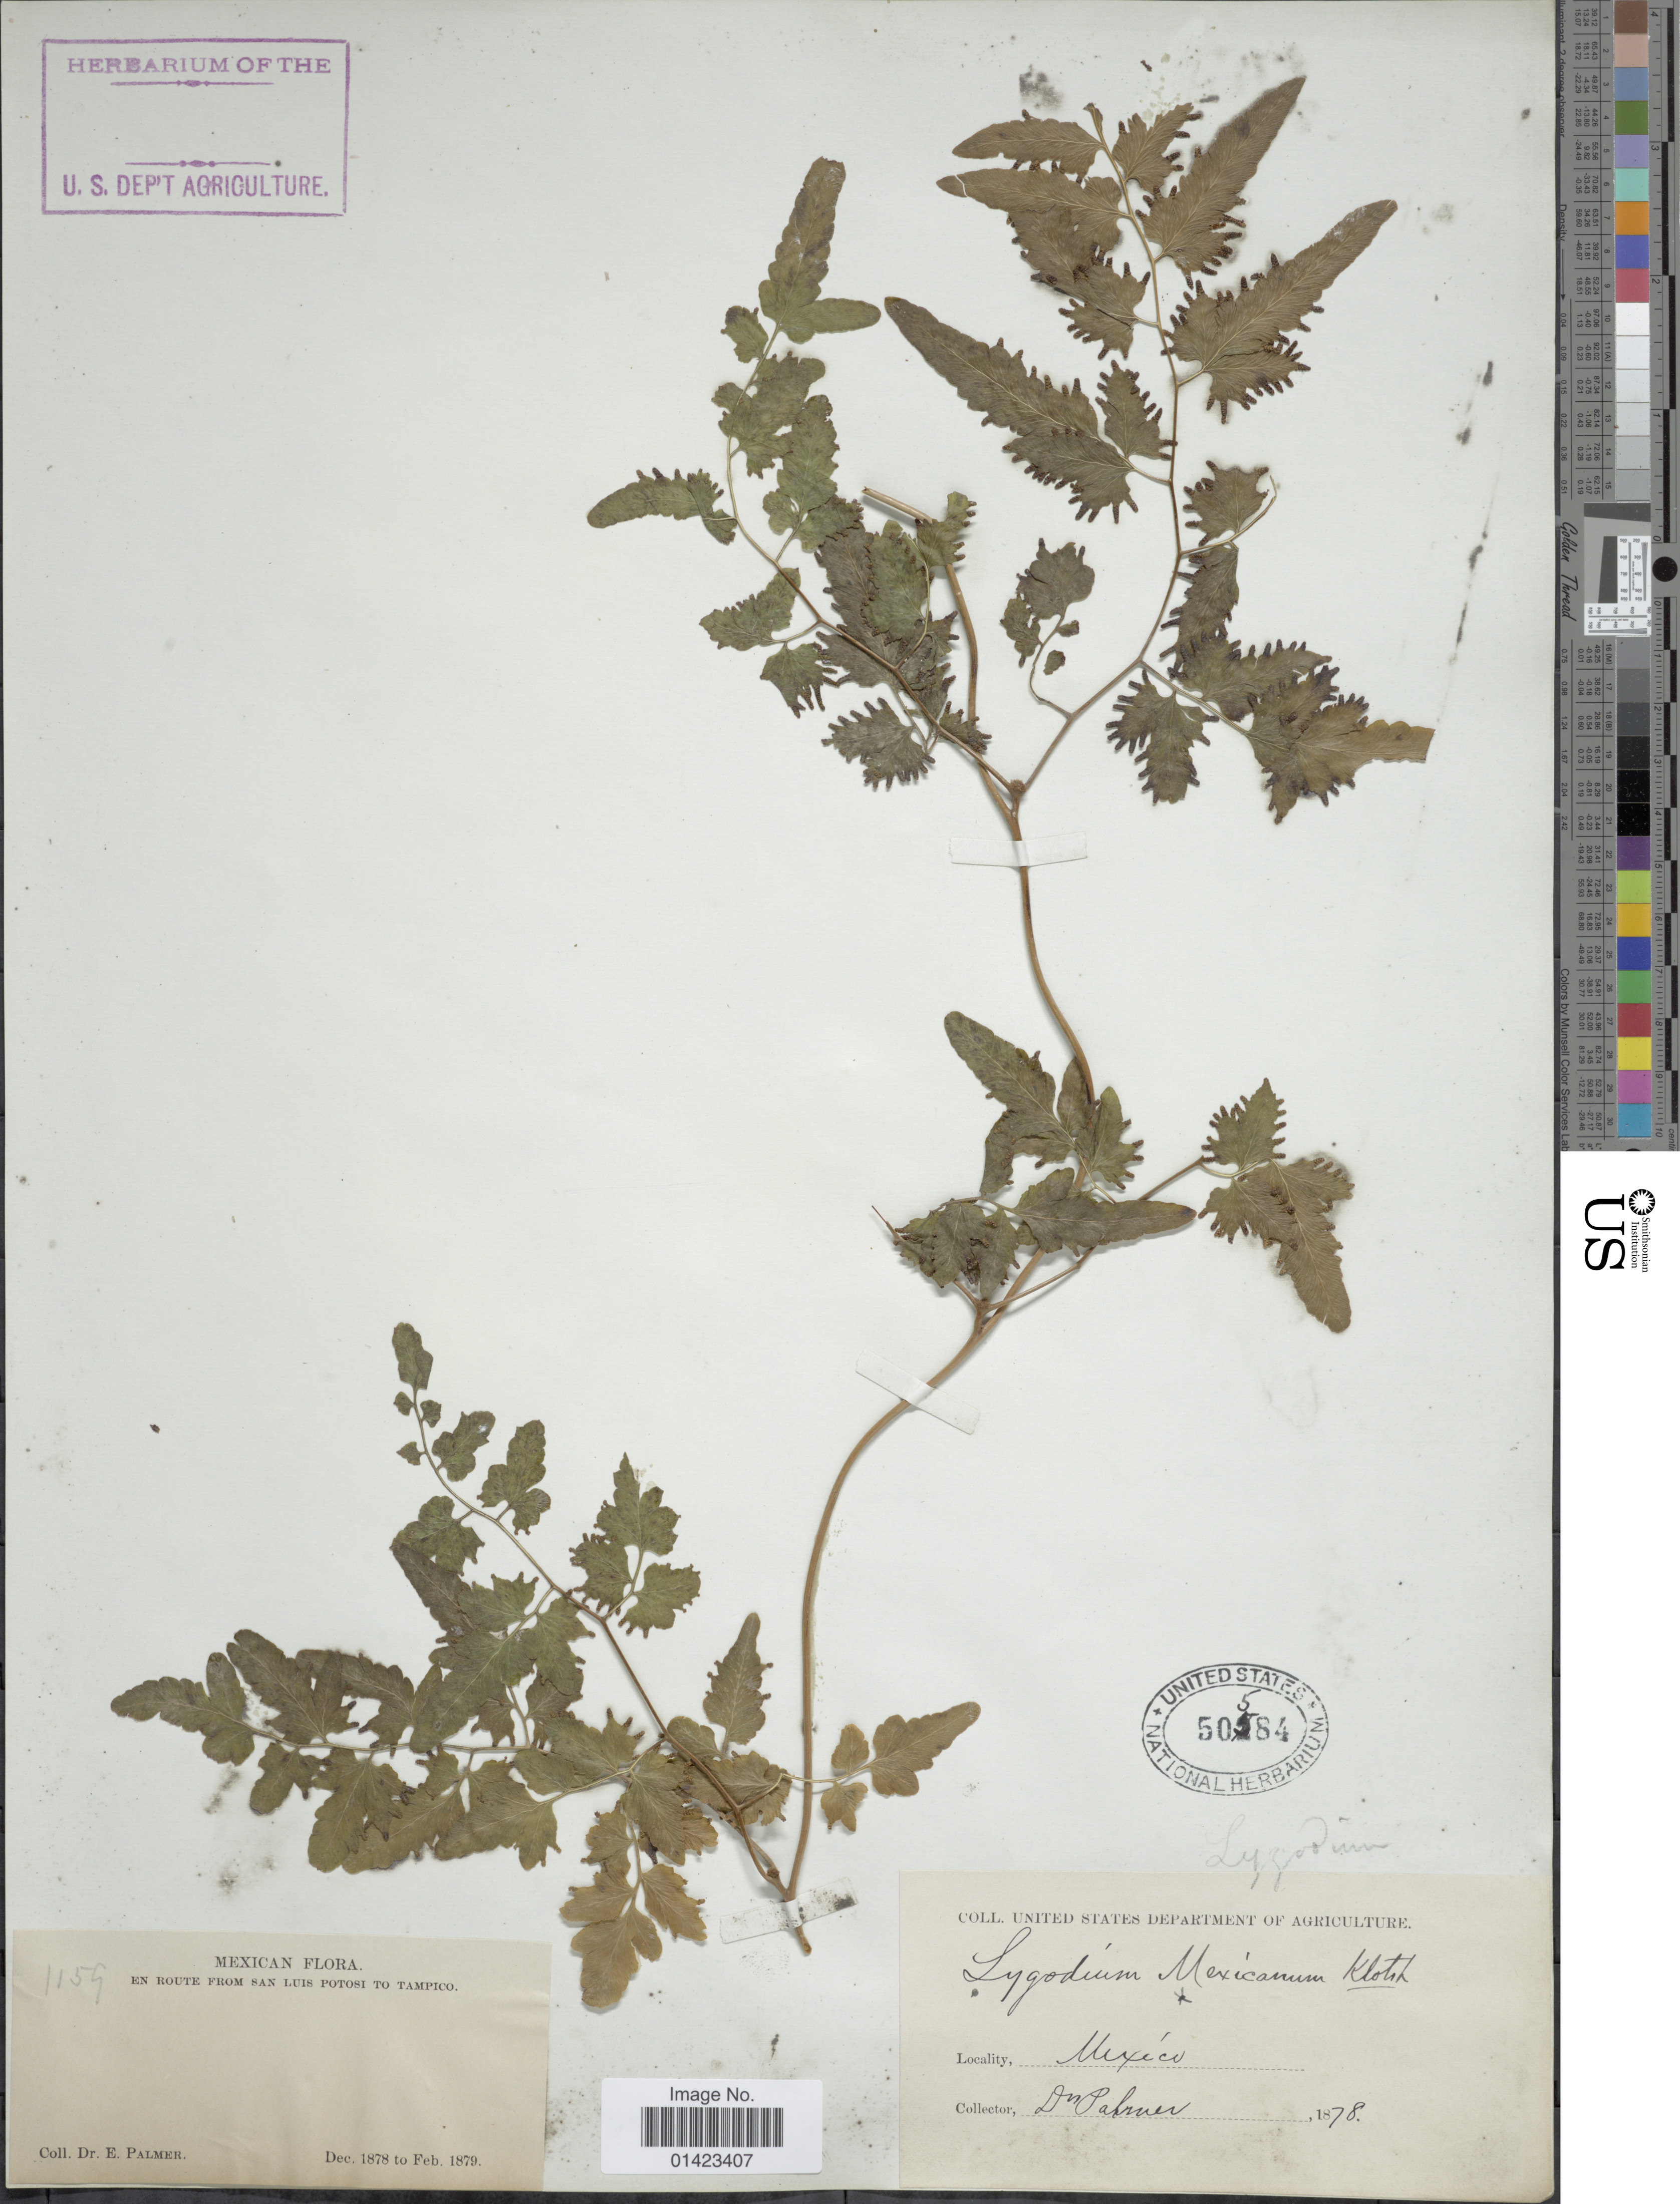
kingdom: Plantae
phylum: Tracheophyta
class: Polypodiopsida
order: Schizaeales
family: Lygodiaceae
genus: Lygodium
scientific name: Lygodium venustum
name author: Sw.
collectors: E. Palmer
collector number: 1159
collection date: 1878-12/1879-02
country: Mexico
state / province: San Luis Potosí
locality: En route from San Luis Potosi to Tampico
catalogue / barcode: US 50584